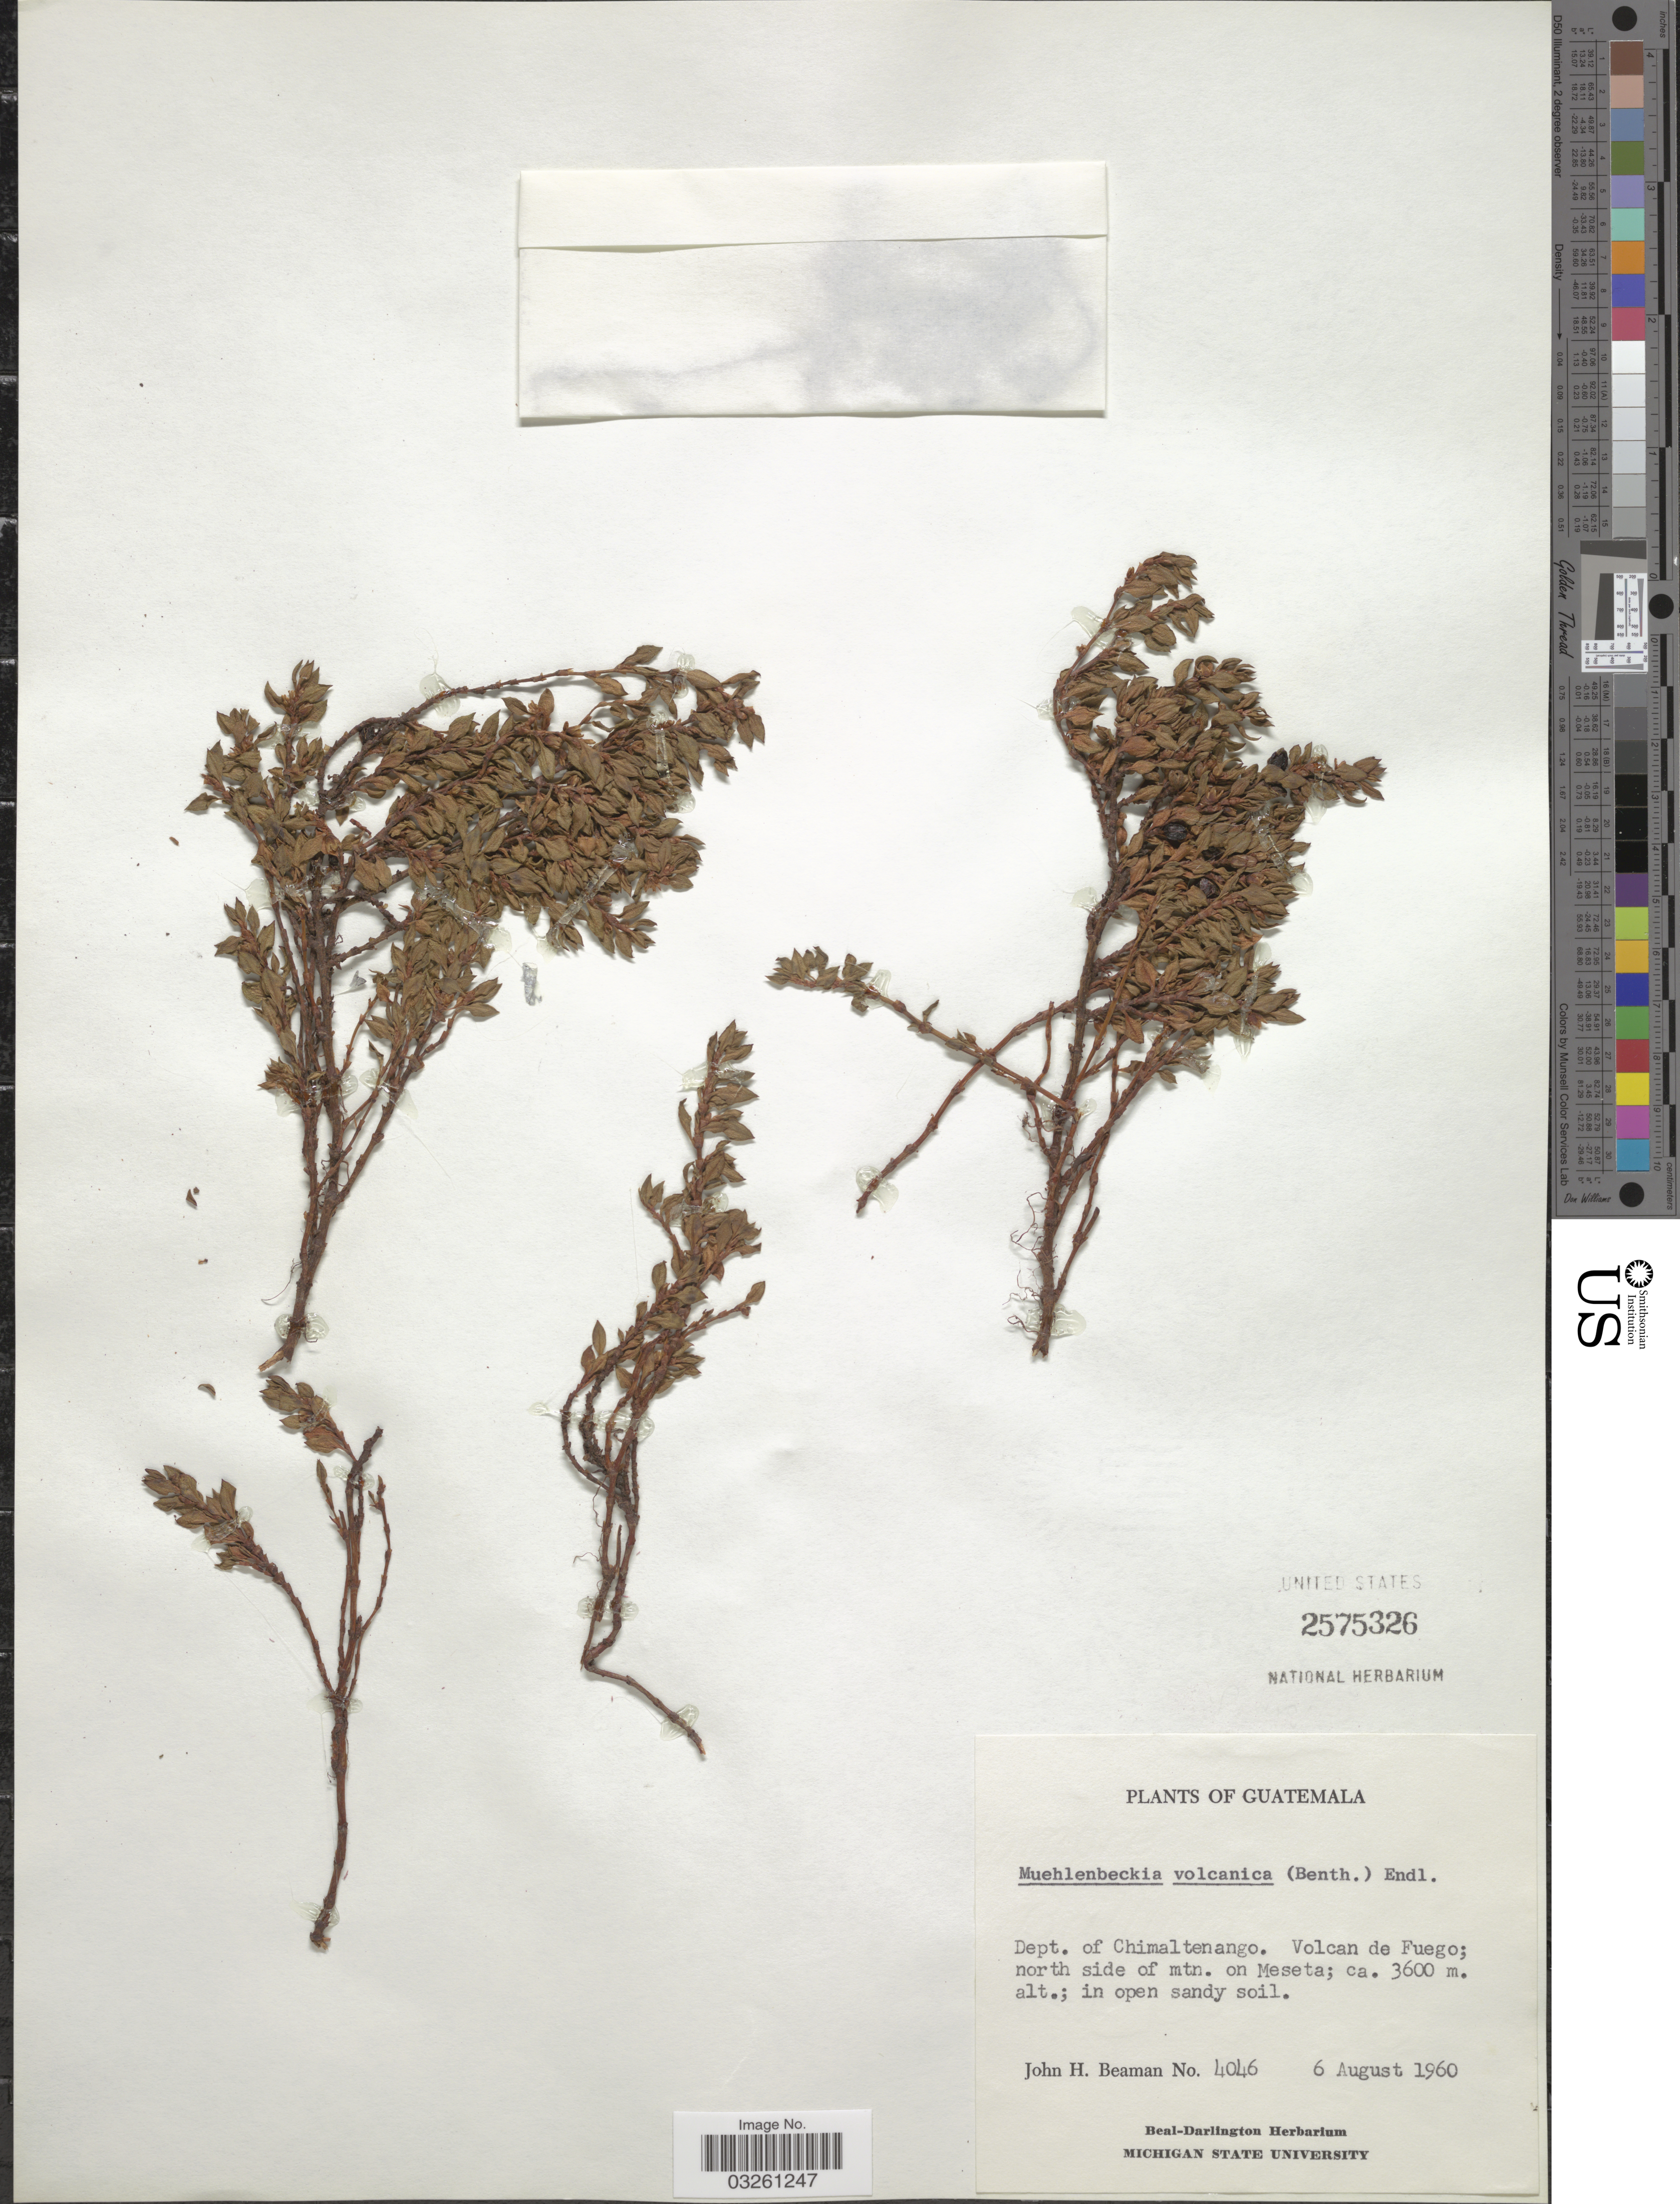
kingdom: Plantae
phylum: Tracheophyta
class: Magnoliopsida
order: Caryophyllales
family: Polygonaceae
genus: Muehlenbeckia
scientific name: Muehlenbeckia vulcanica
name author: Meisn.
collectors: J. H. Beaman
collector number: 4046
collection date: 1960-08-06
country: Guatemala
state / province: Chimaltenango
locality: Dept. of Chimaltenango. Volcan de Fuego; north side of mtn. on Meseta.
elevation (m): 3600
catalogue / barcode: US 2575326